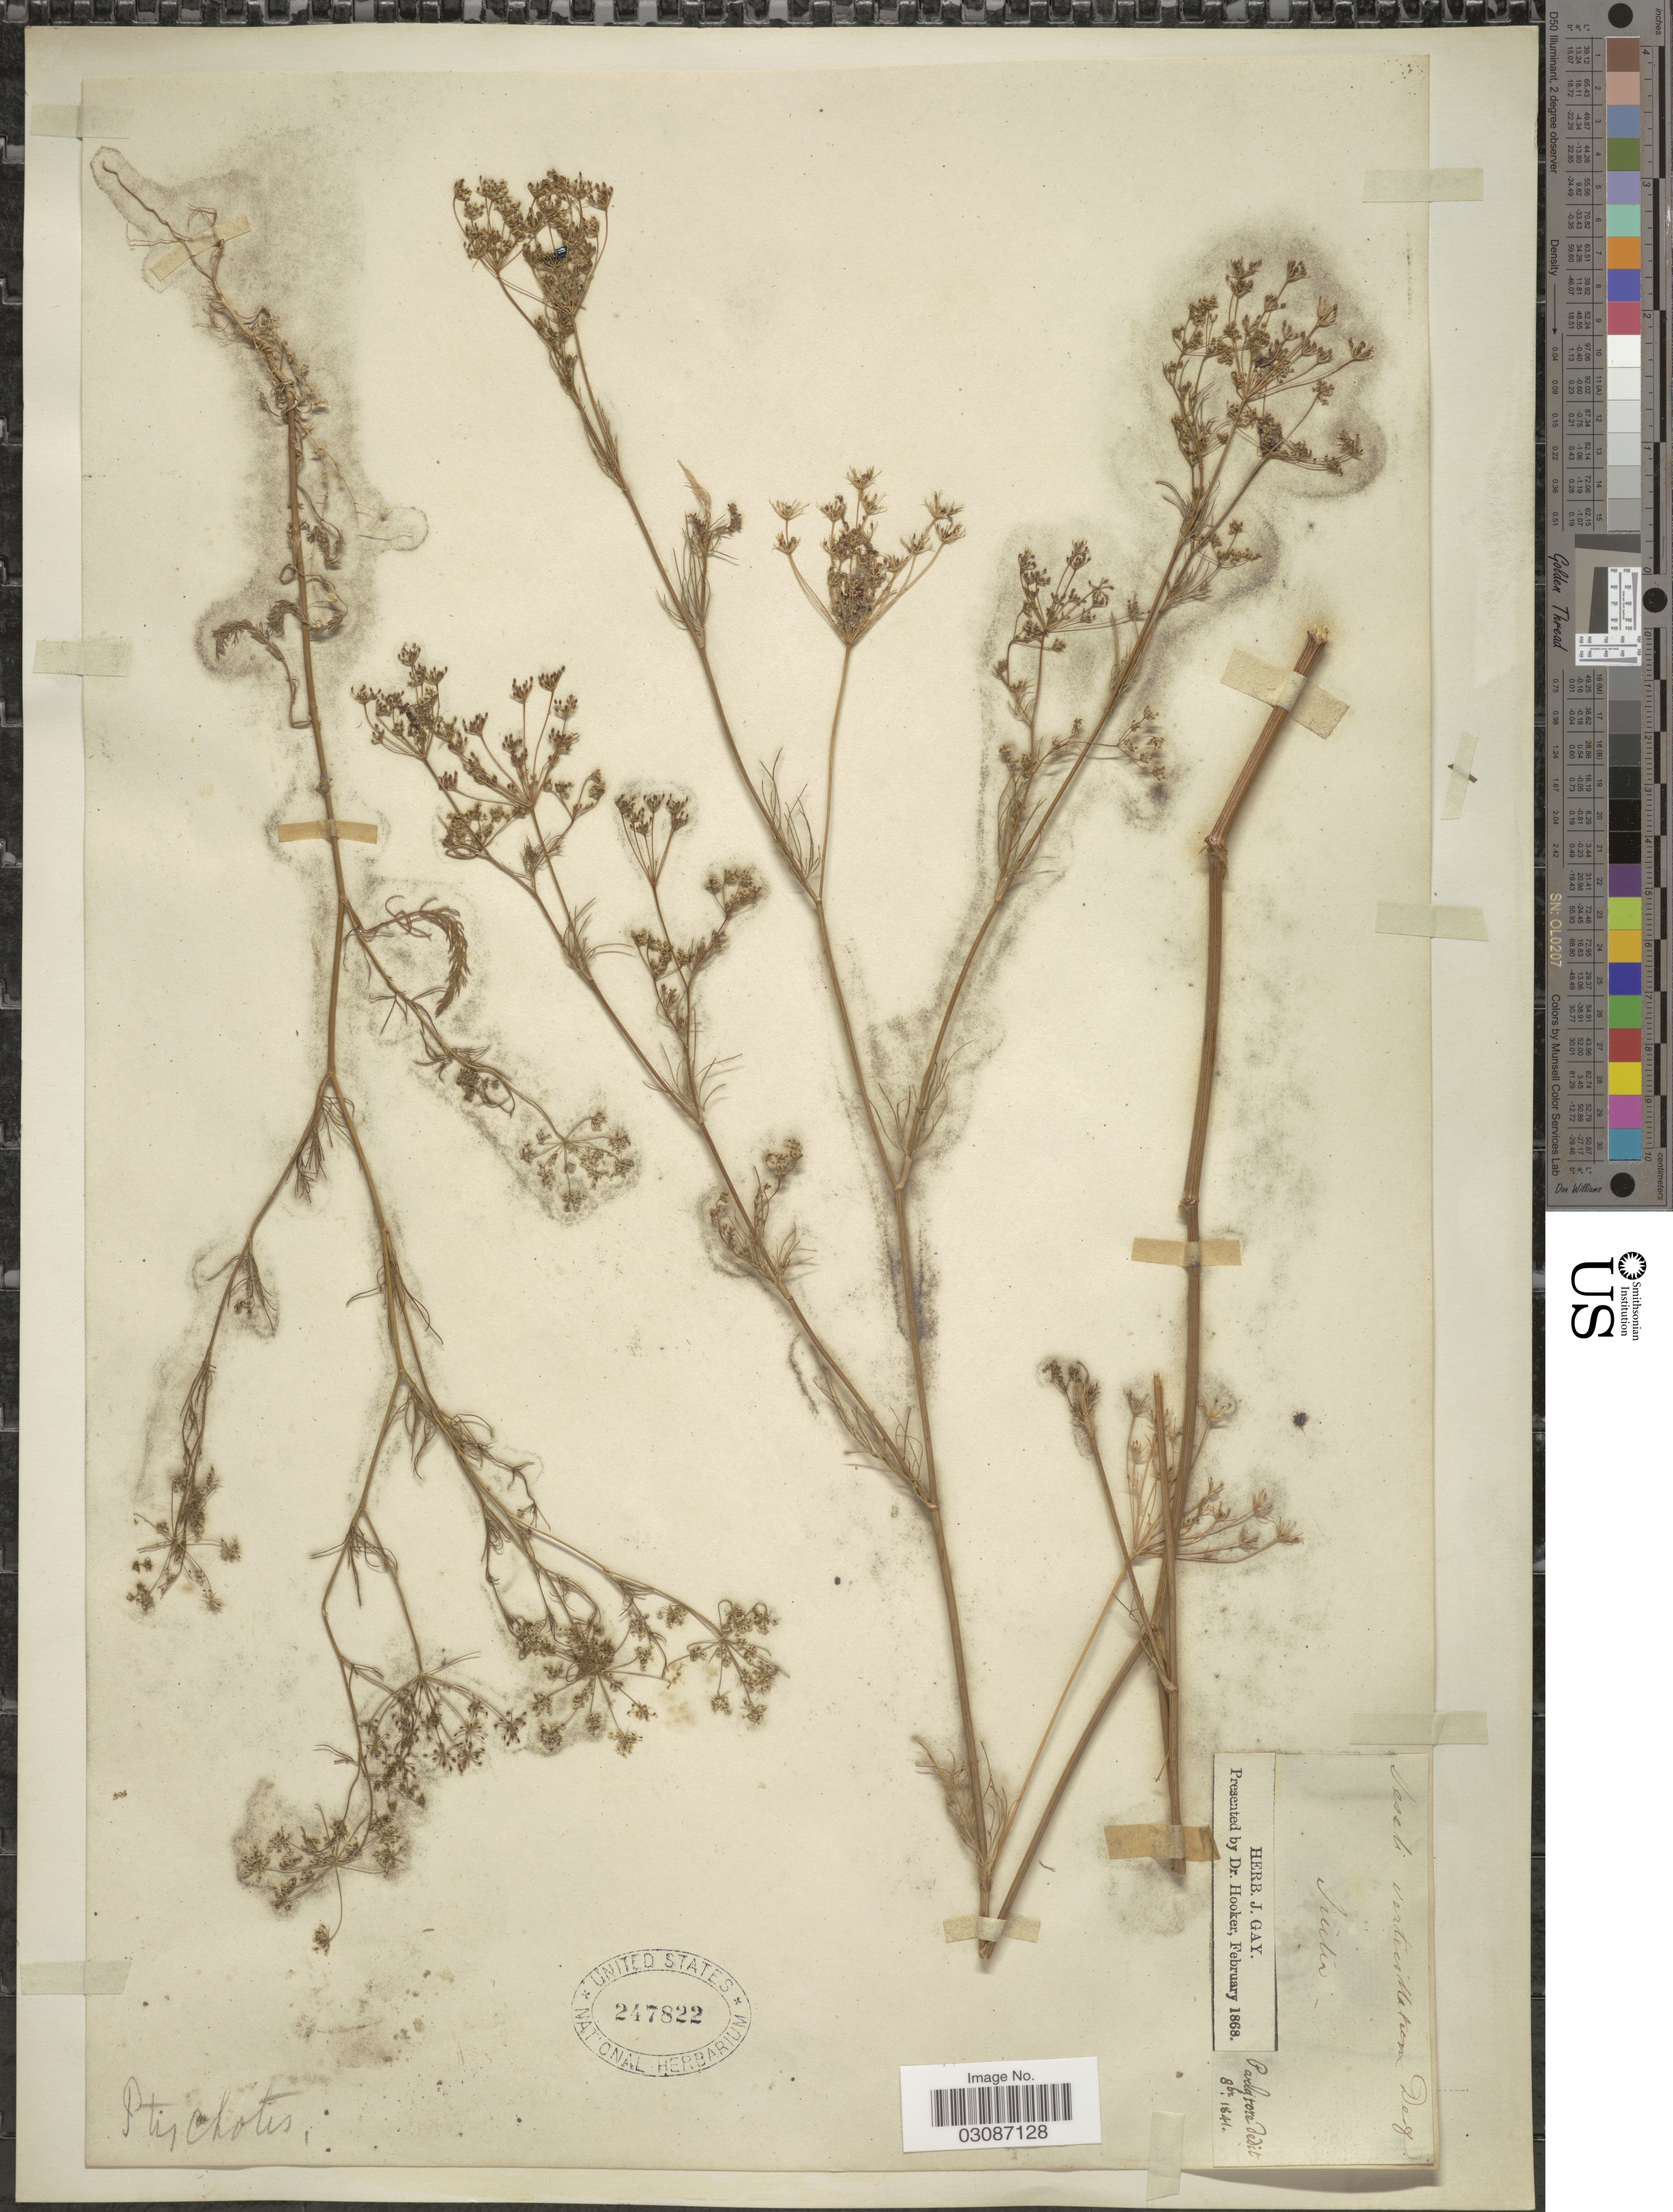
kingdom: Plantae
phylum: Tracheophyta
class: Magnoliopsida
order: Apiales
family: Apiaceae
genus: Seseli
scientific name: Seseli verticillatum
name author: (L.) Crantz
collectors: Parlatore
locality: Fuilia. [interpreted]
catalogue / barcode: US 247822